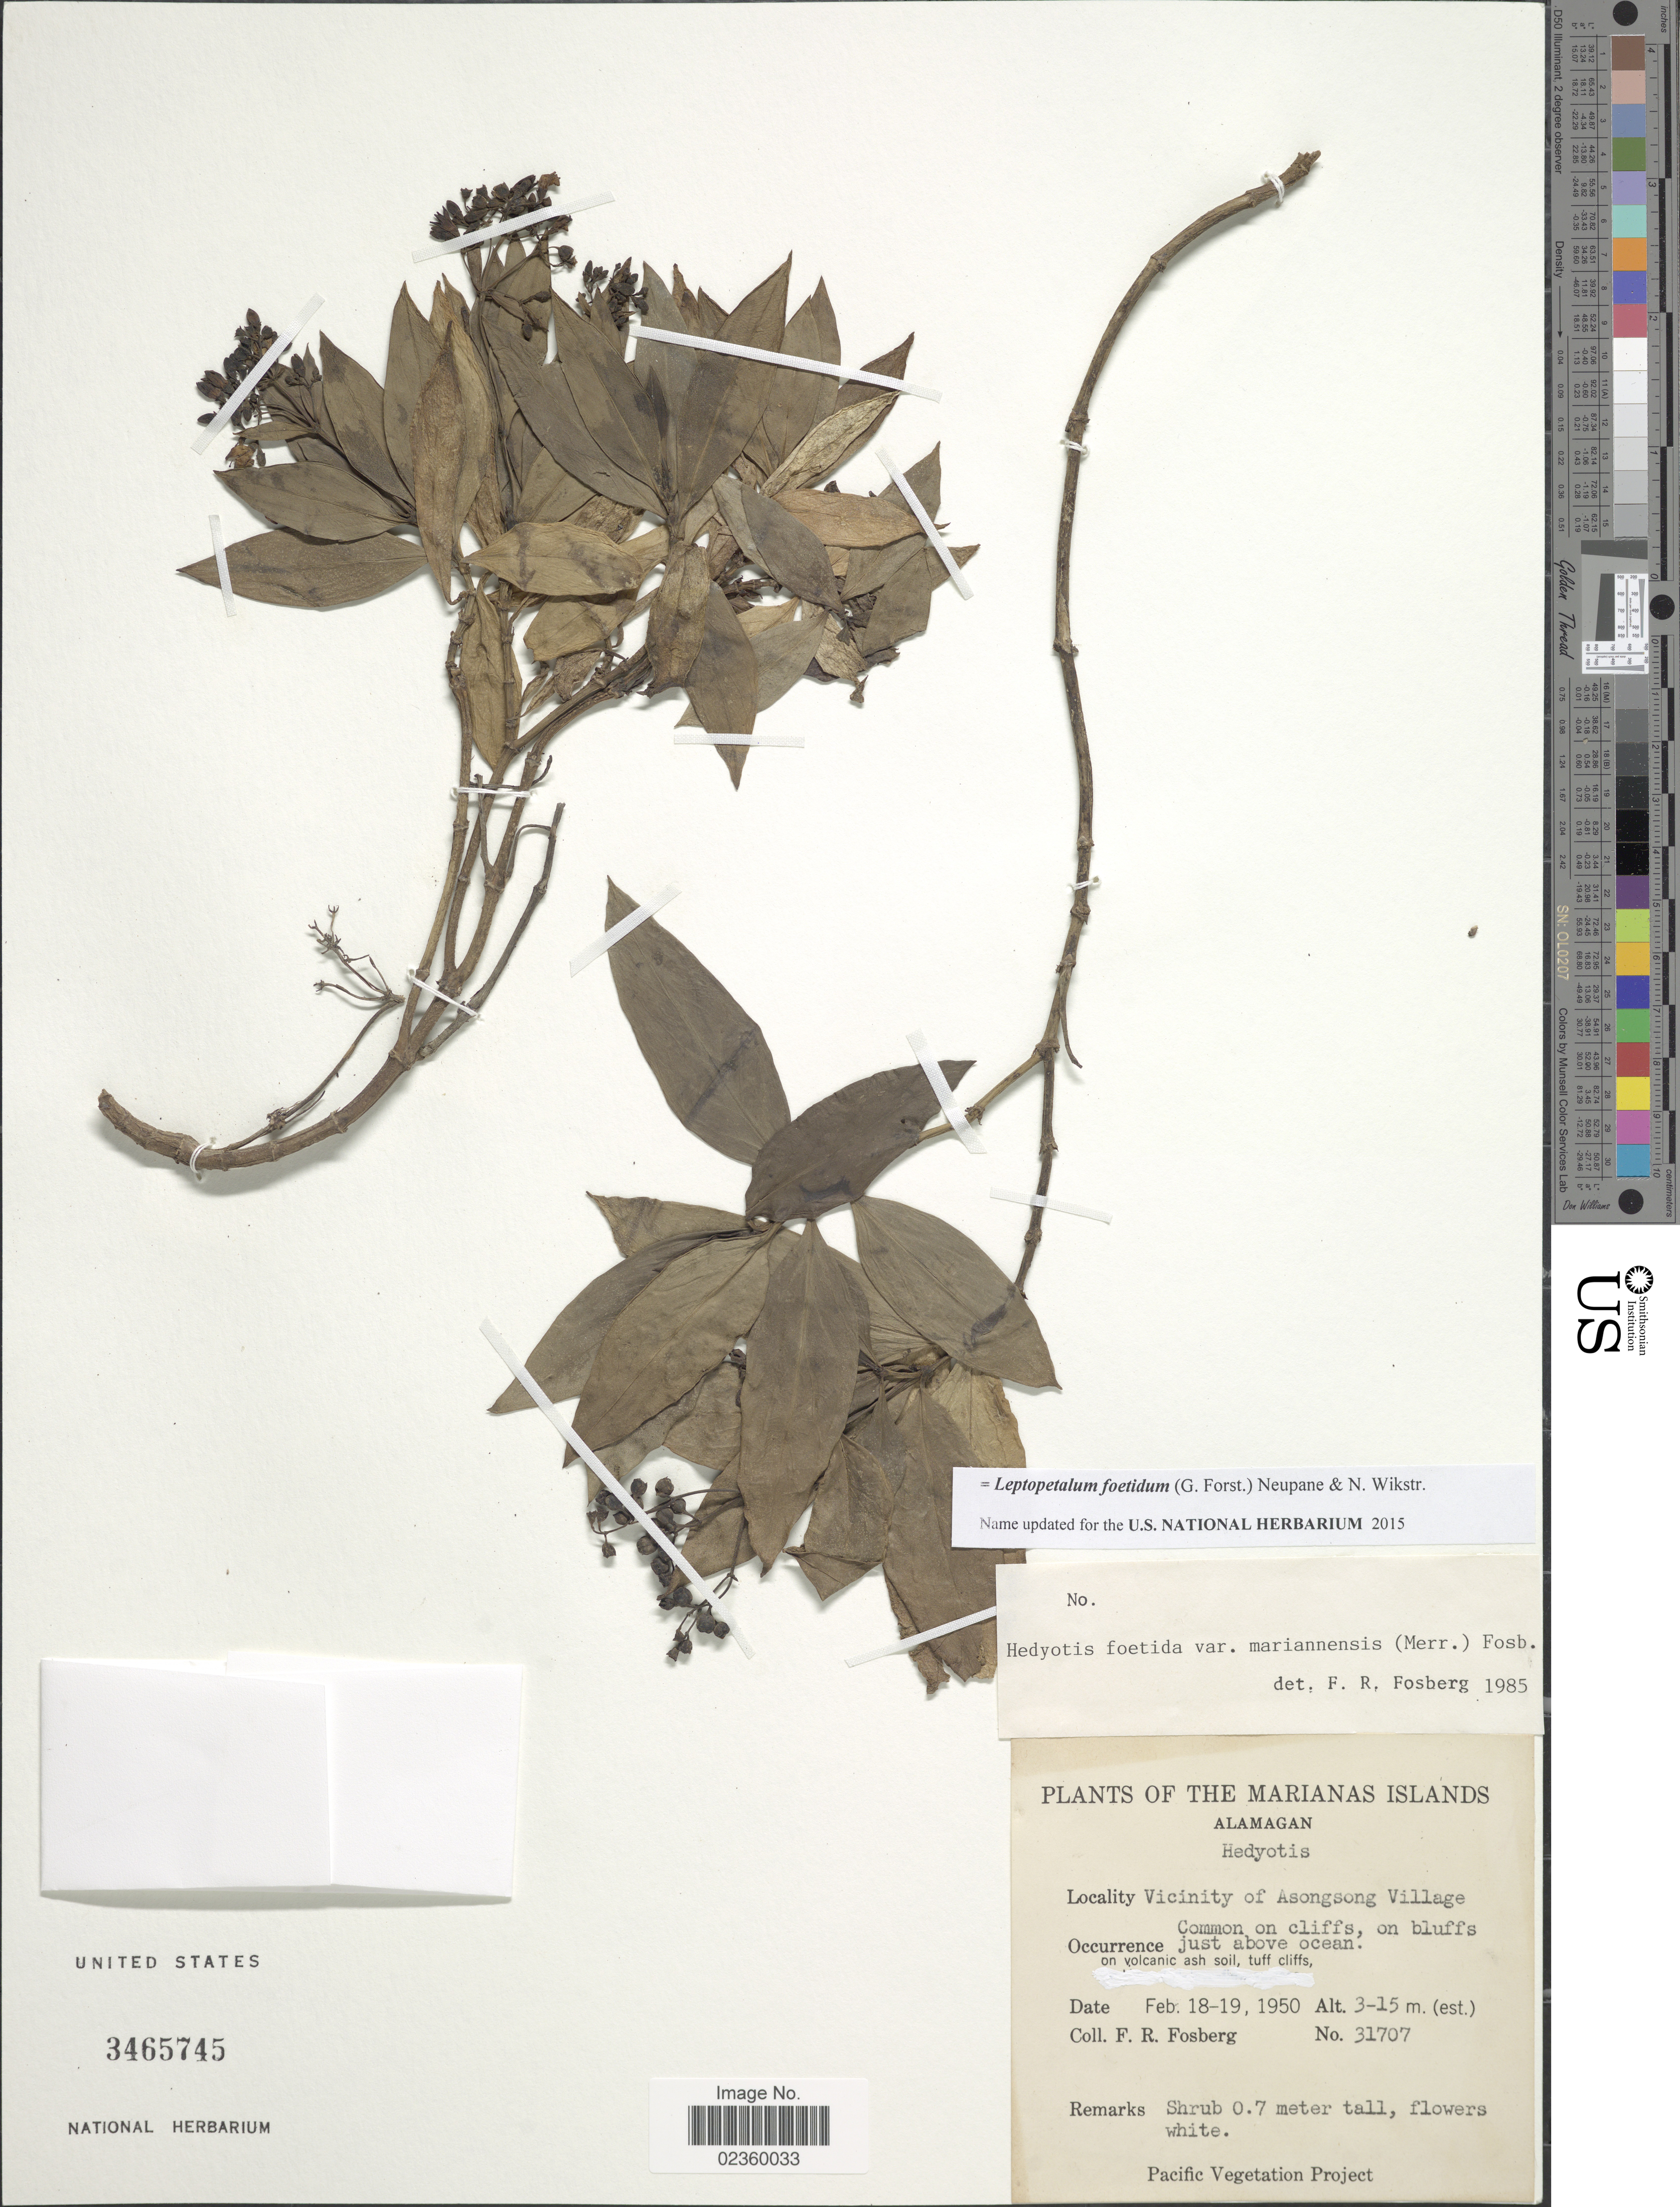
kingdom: Plantae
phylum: Tracheophyta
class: Magnoliopsida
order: Gentianales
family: Rubiaceae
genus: Leptopetalum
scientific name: Leptopetalum foetidum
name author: (G. Forst.) Neupane & N. Wikstr.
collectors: F. R. Fosberg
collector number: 31707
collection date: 1950-02-18/1950-02-19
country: Northern Mariana Islands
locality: The Marianas Islands. Alamagan. Vicinity of Asongsong Village, just above ocean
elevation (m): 3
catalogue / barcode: US 3465745